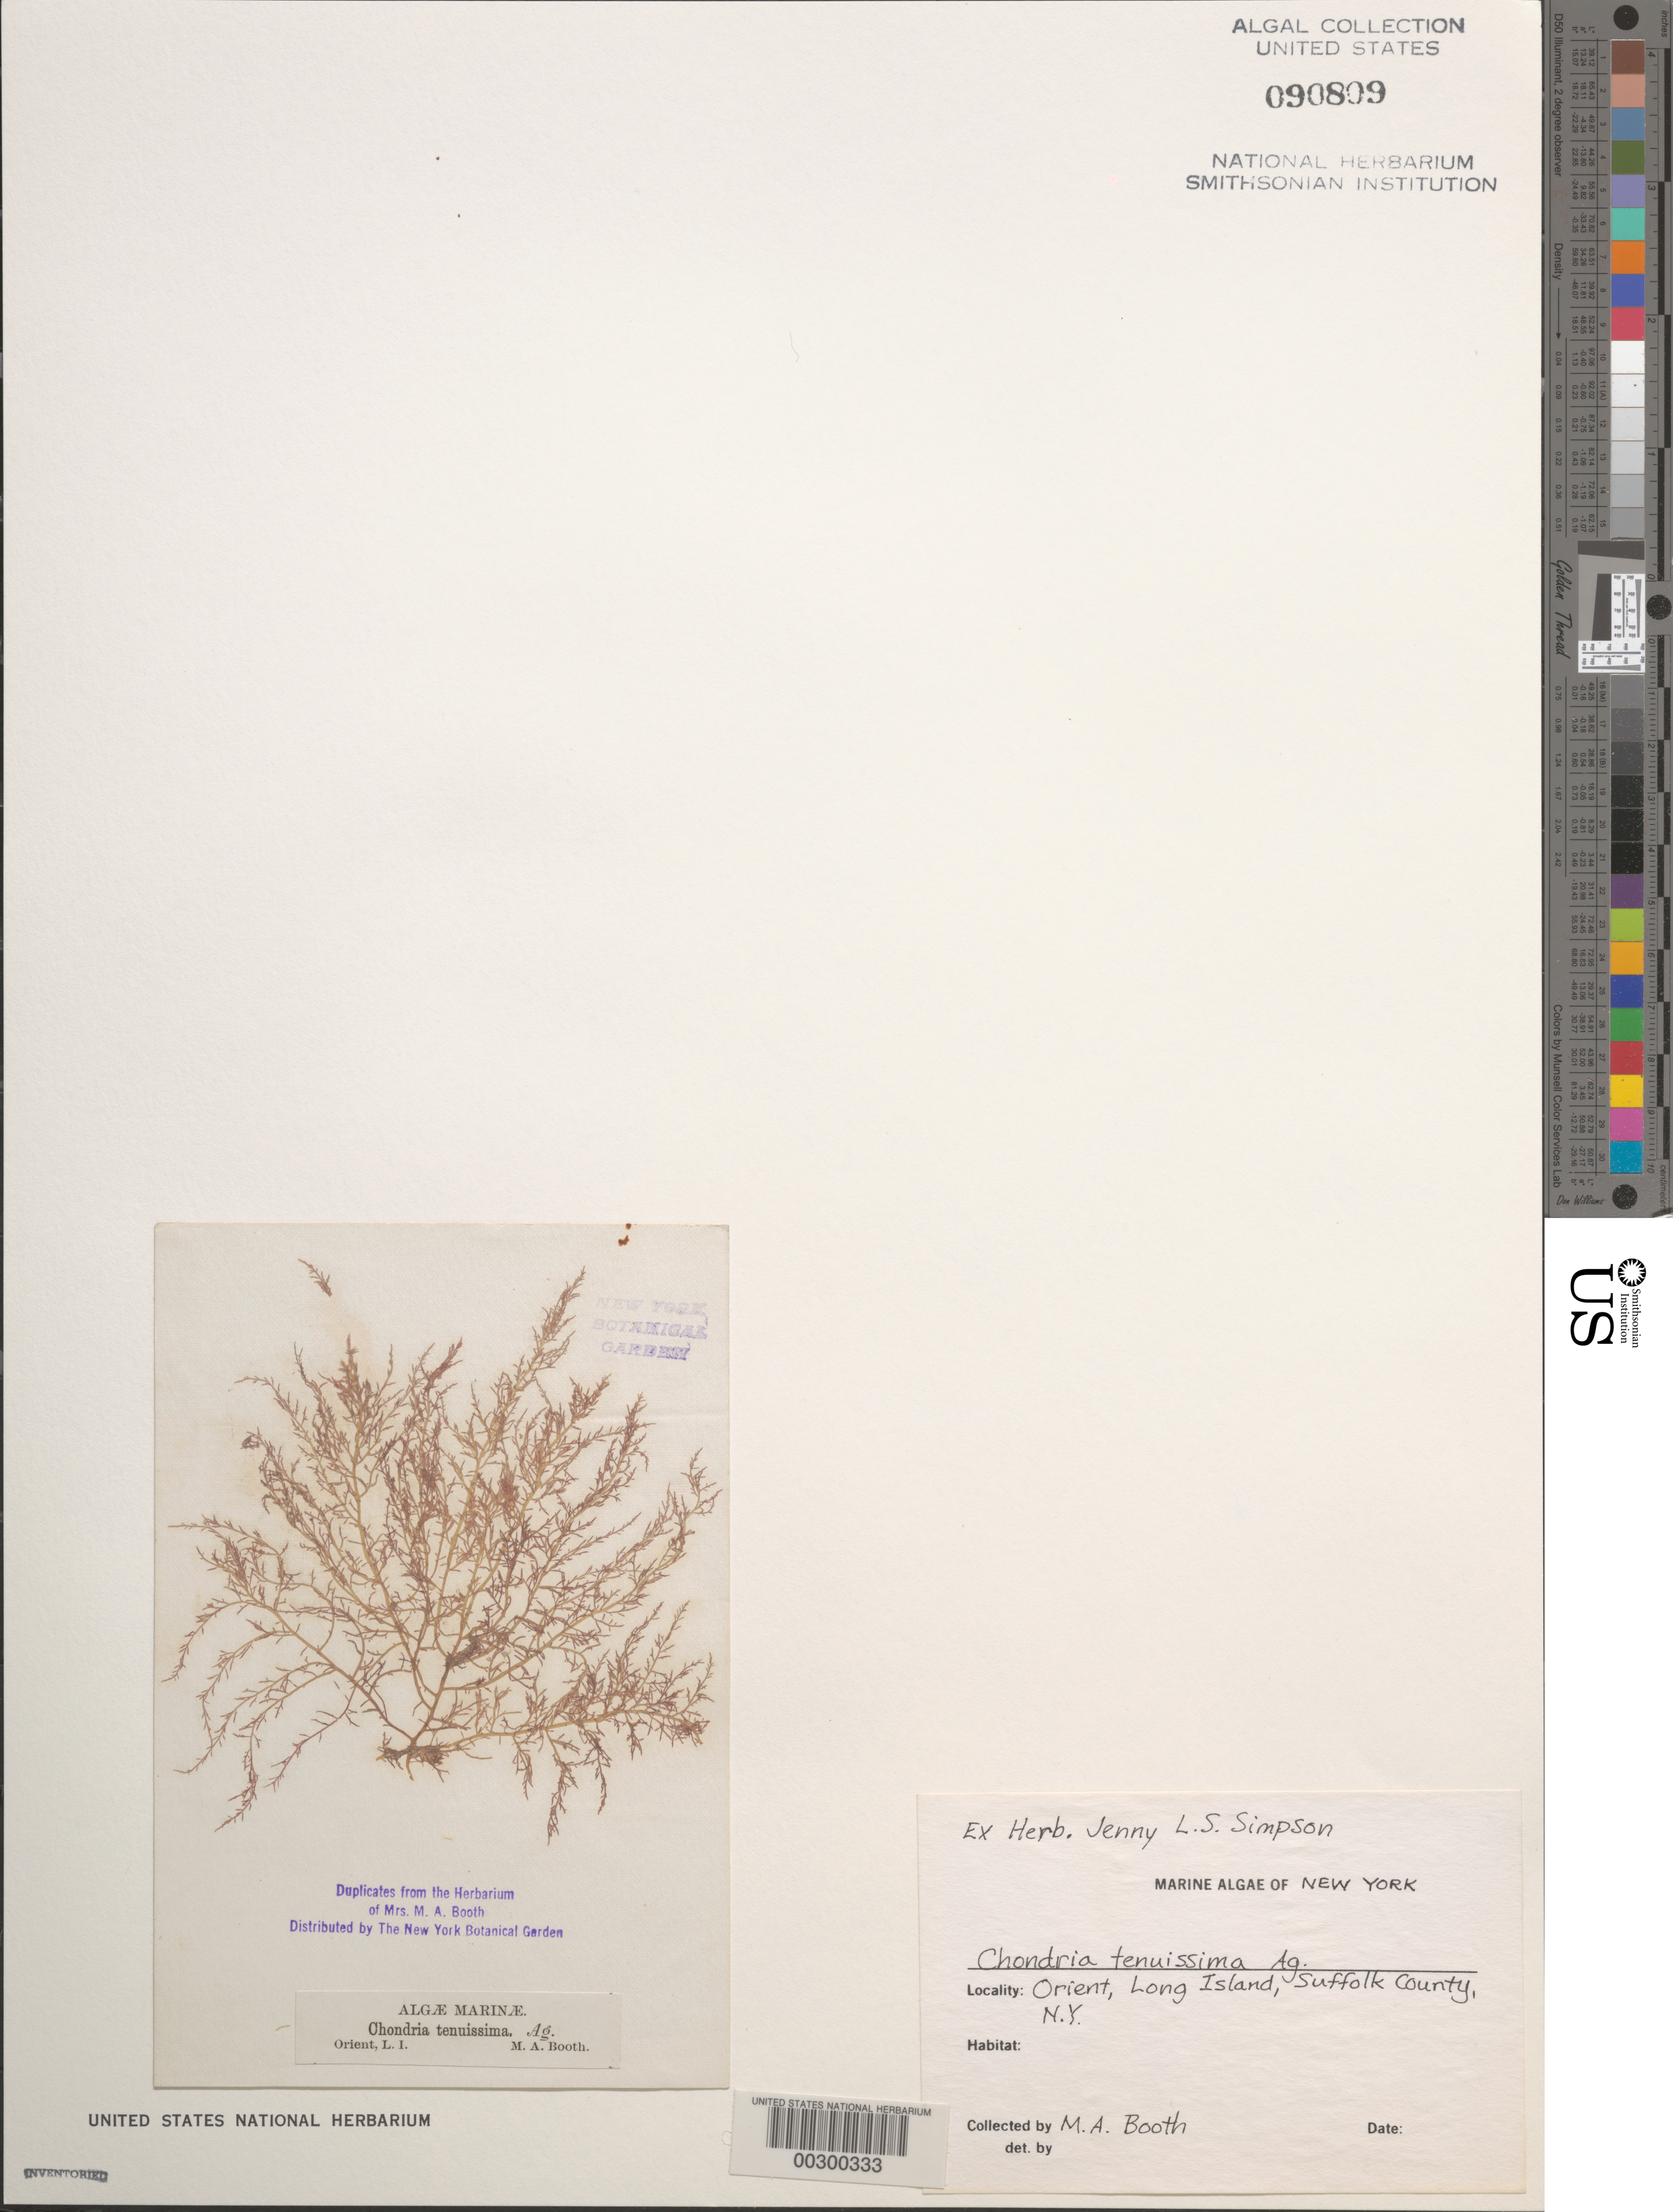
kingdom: Plantae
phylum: Rhodophyta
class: Florideophyceae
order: Ceramiales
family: Rhodomelaceae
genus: Chondria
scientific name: Chondria capillaris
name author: M.J. Wynne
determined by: Algae name updating Project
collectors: M. Booth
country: United States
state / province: New York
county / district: Suffolk County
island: Long Island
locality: Orient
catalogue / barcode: US 90809